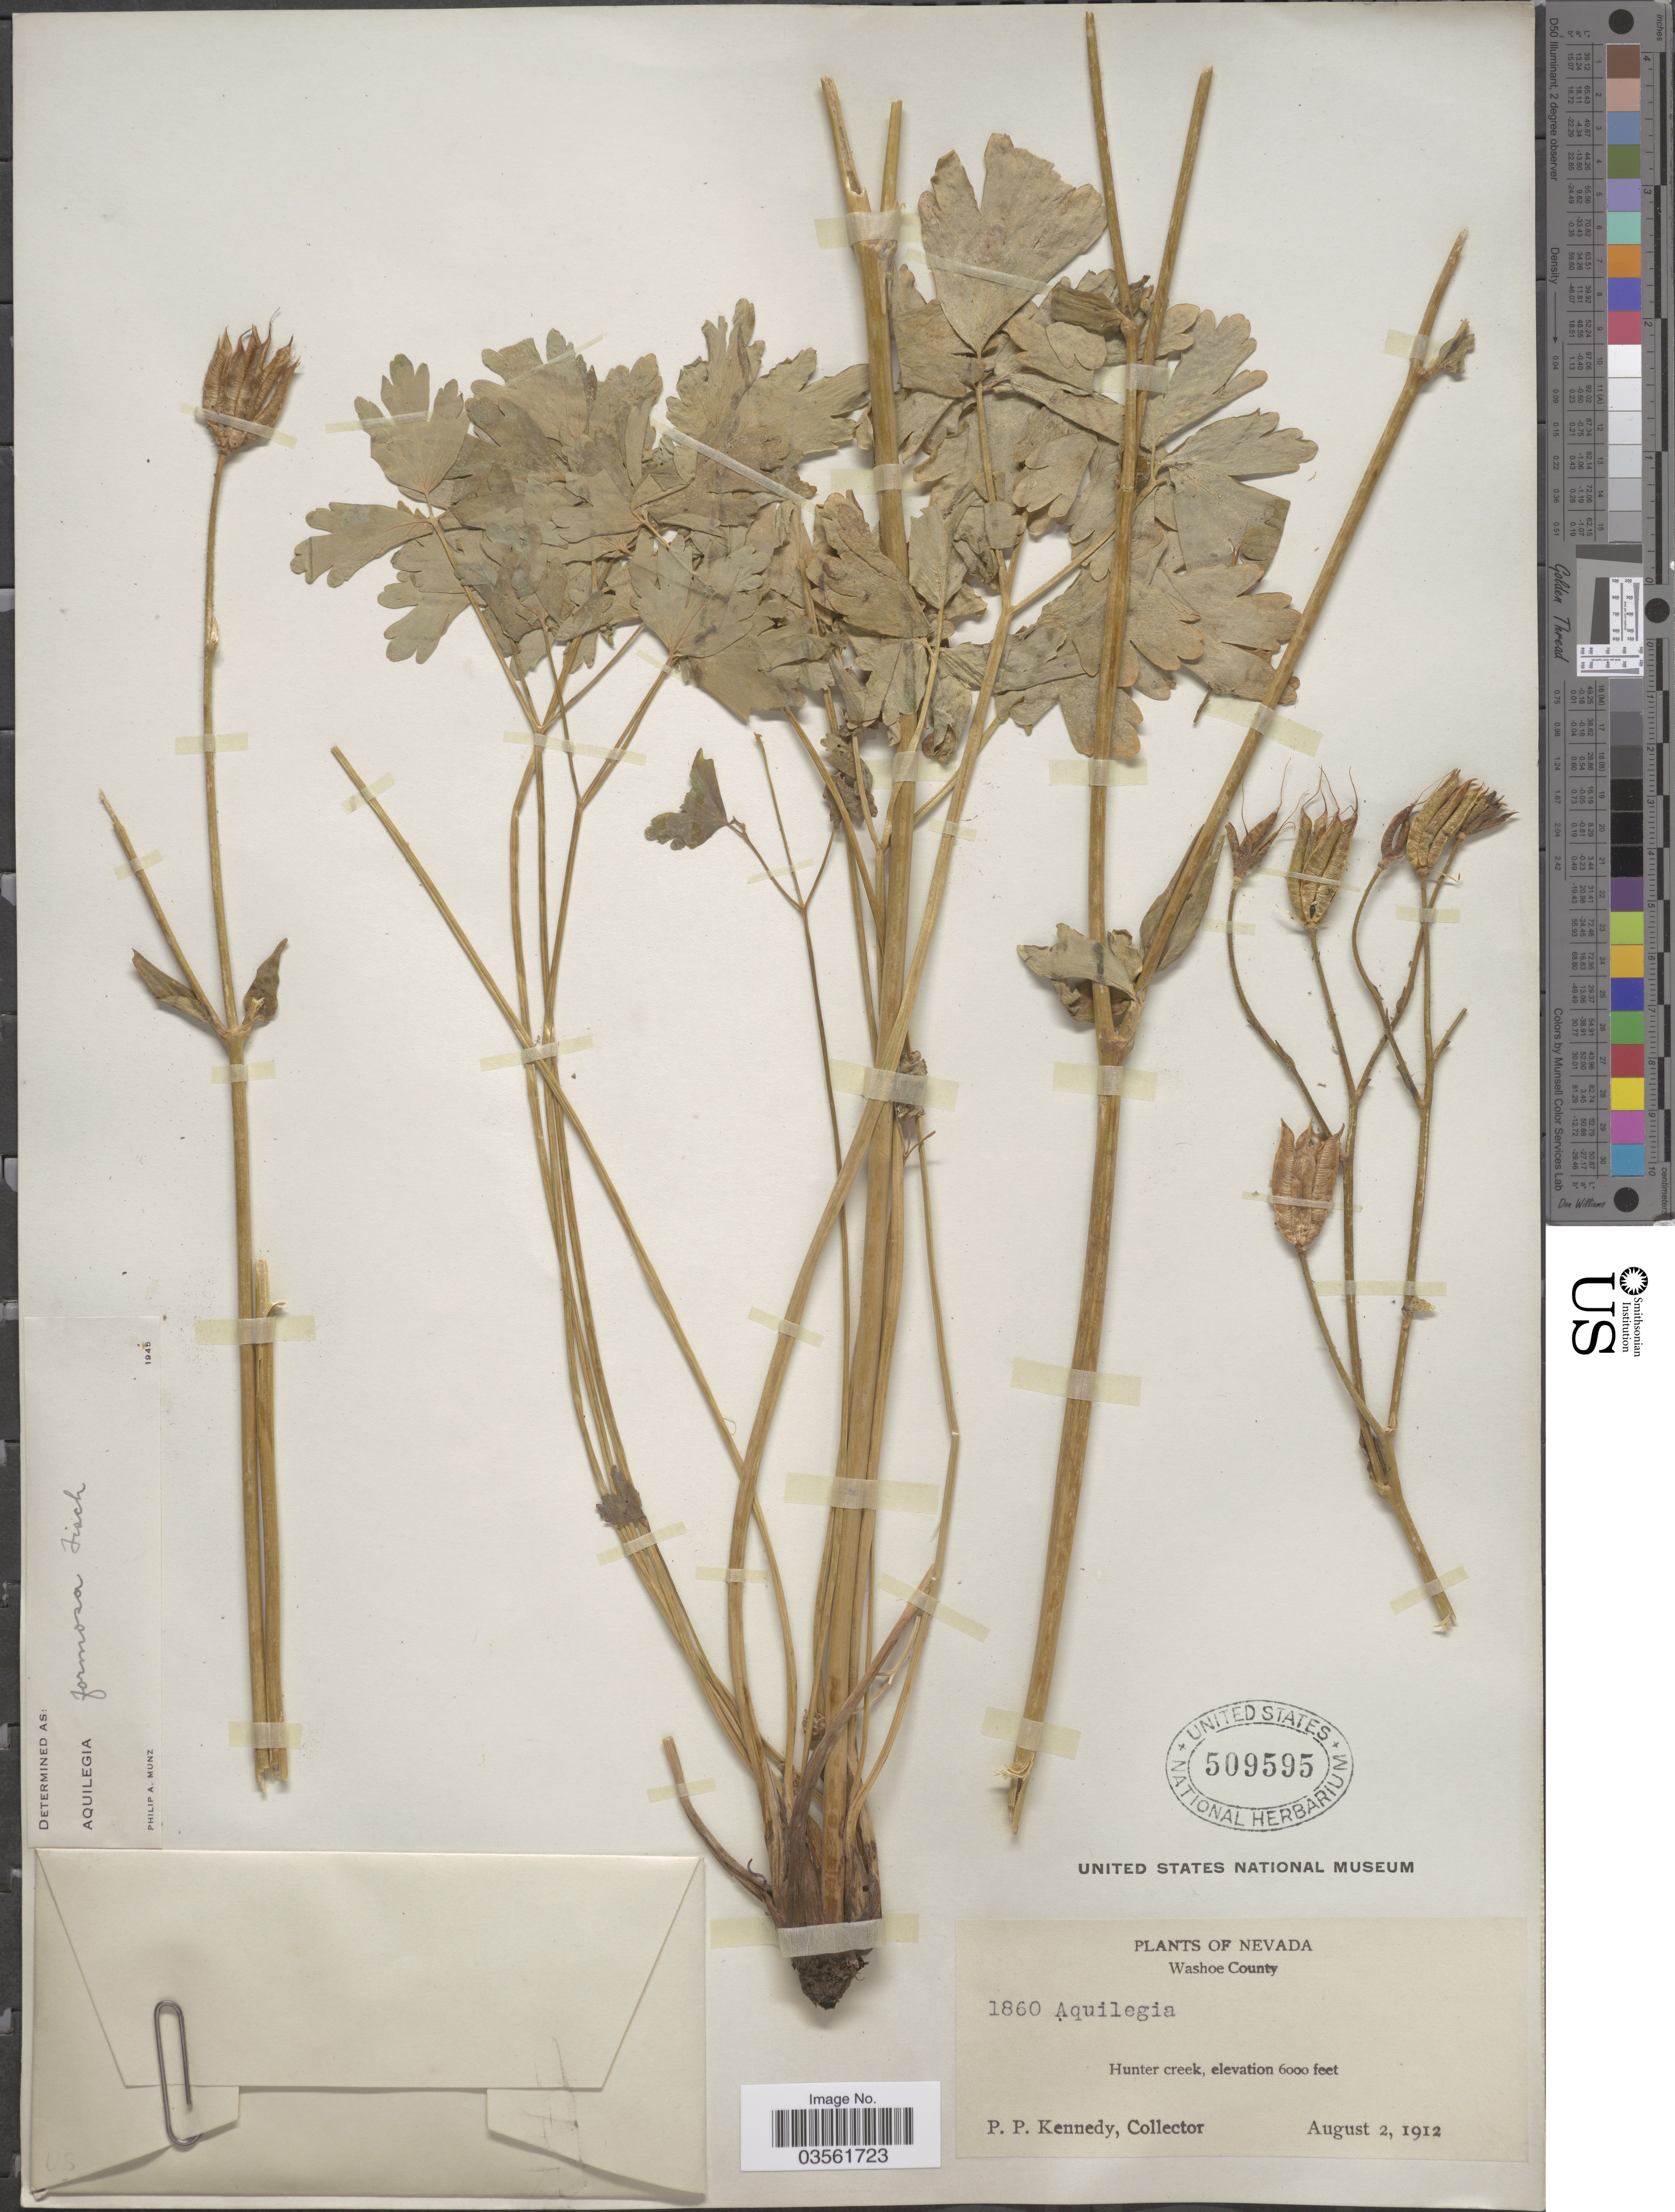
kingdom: Plantae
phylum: Tracheophyta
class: Magnoliopsida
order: Ranunculales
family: Ranunculaceae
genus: Aquilegia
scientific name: Aquilegia formosa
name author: Fisch. ex DC.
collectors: P. Kennedy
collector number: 1860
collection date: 1912-08-02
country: United States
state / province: Nevada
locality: Washoe County. Hunter creek.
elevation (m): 1829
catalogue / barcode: US 509595